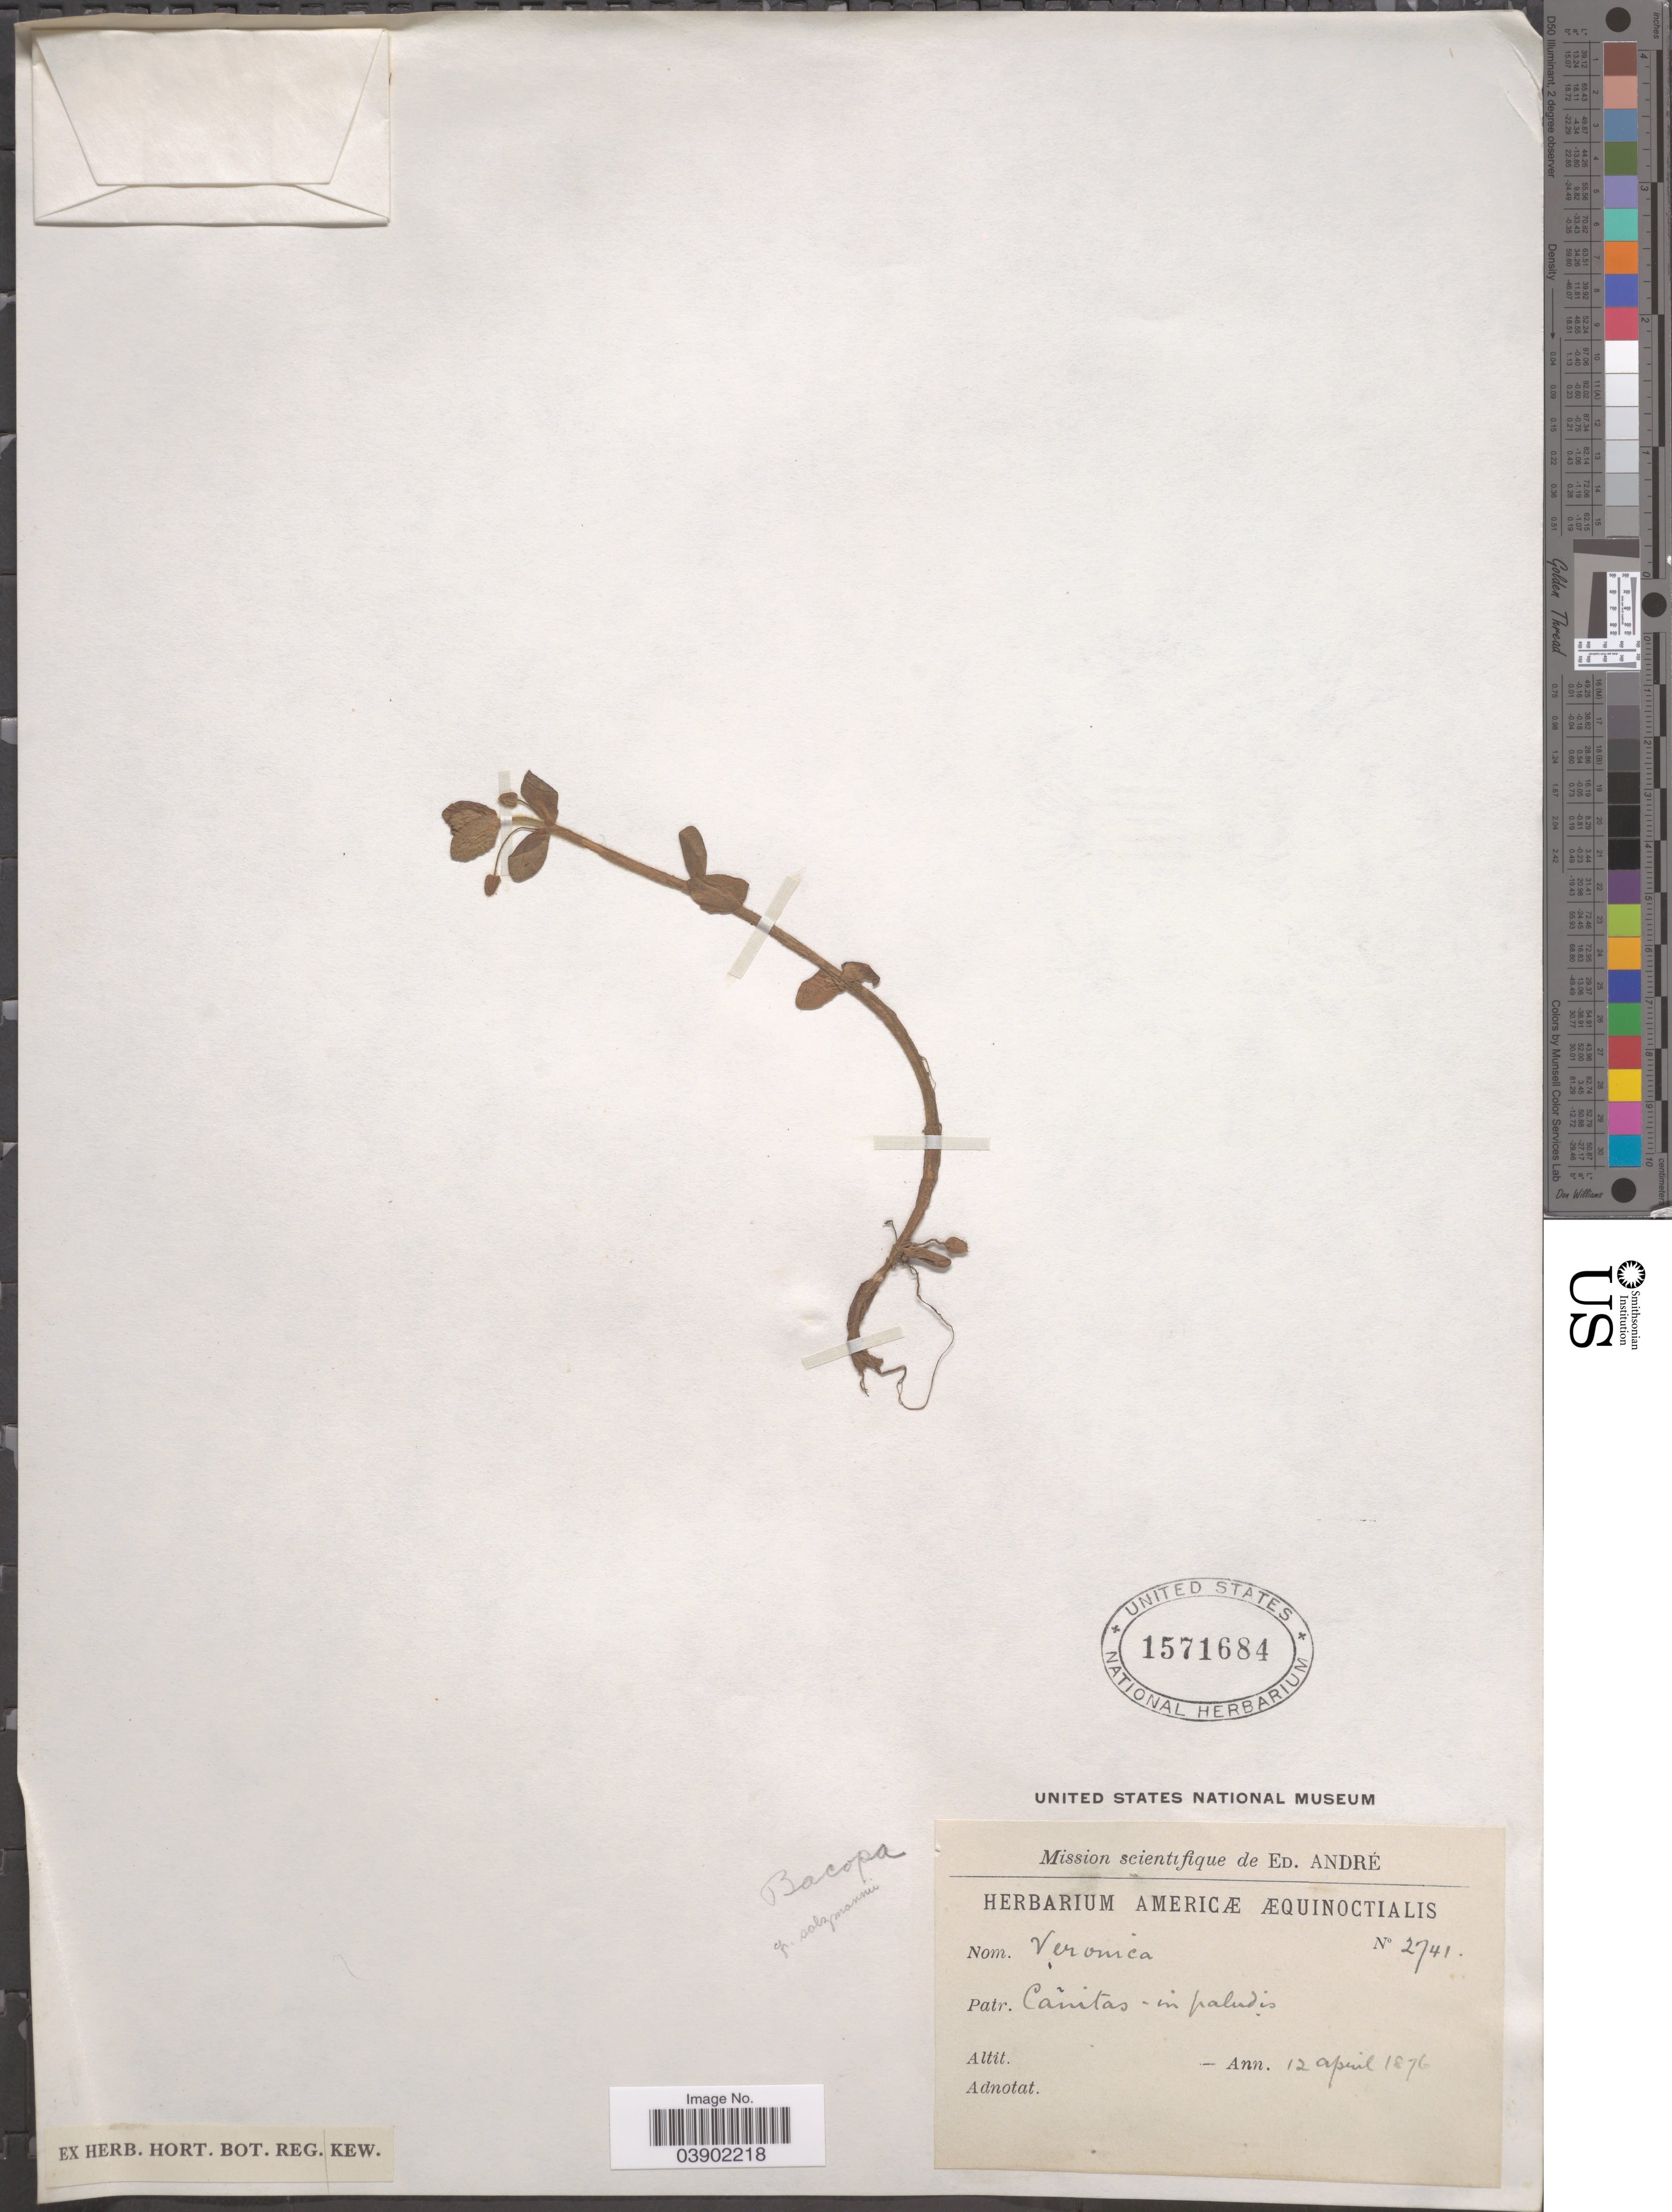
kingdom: Plantae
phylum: Tracheophyta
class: Magnoliopsida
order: Lamiales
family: Plantaginaceae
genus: Bacopa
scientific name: Bacopa sp.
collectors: É. F. André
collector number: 2741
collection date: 1876-04-12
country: Ecuador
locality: Cañitas in paludis.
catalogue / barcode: US 1571684